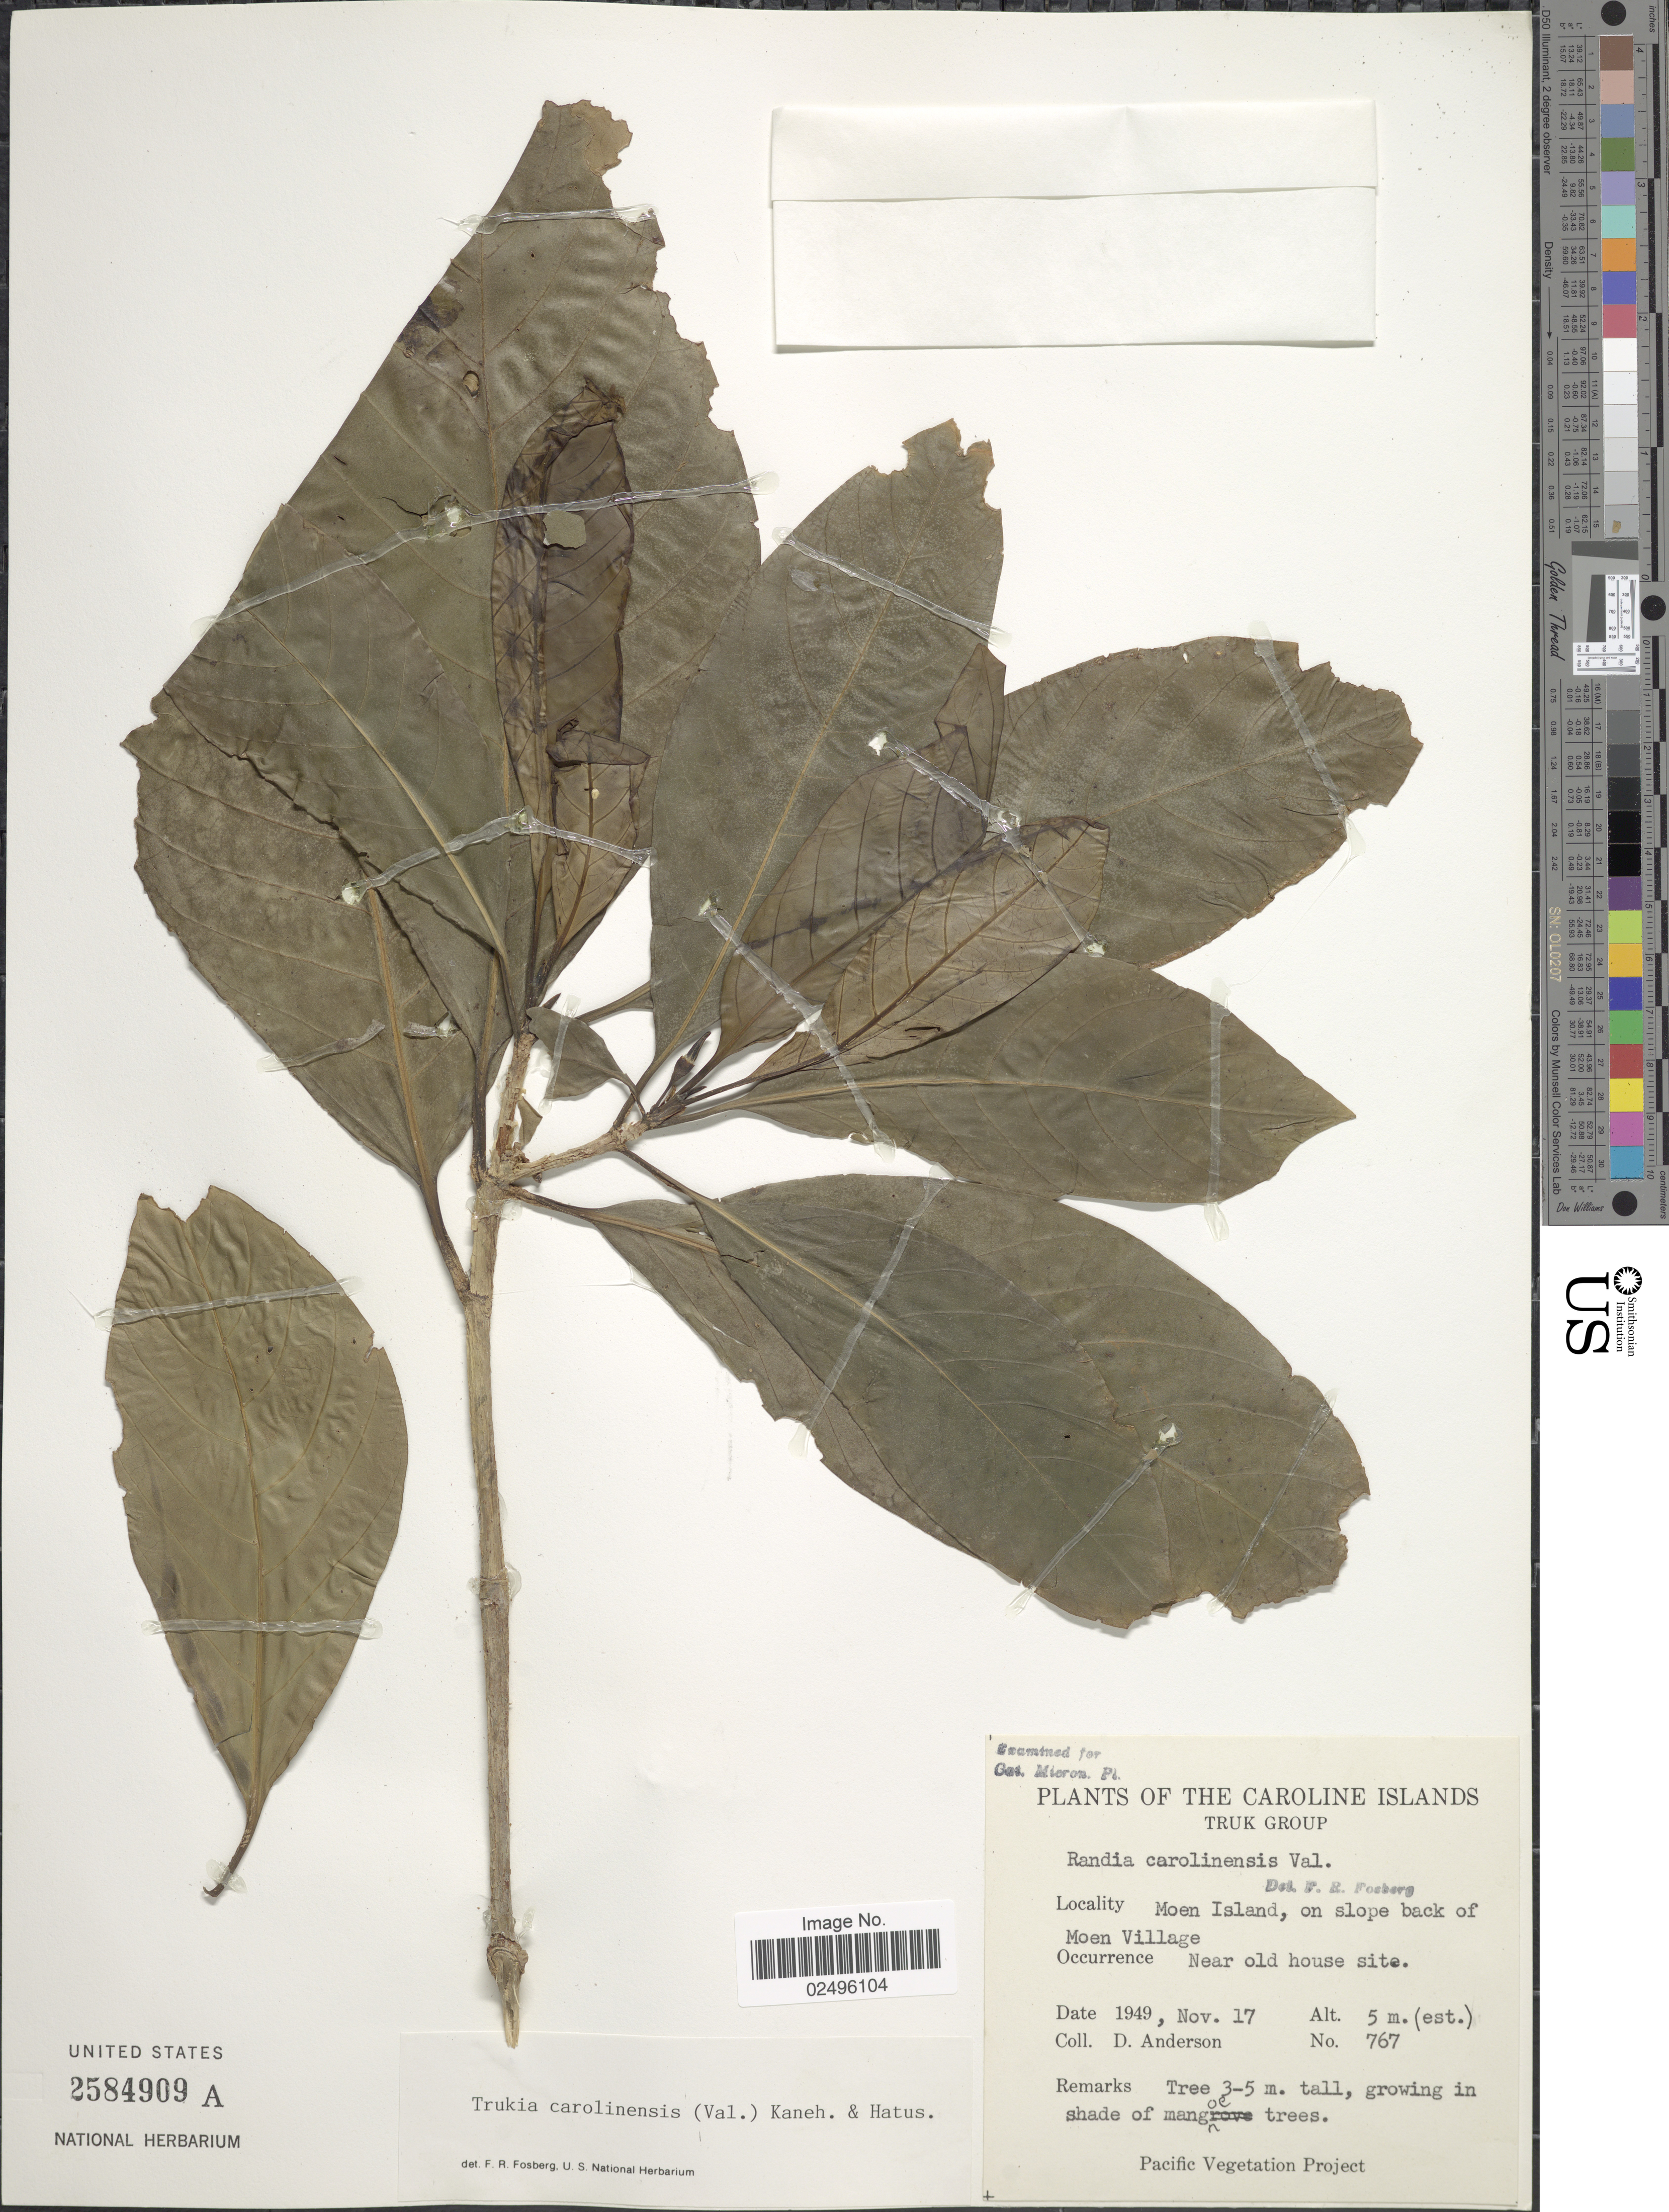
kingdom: Plantae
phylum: Tracheophyta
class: Magnoliopsida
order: Gentianales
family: Rubiaceae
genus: Trukia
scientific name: Trukia carolinensis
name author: (Valeton) Kaneh. & Hatus.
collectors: D. Anderson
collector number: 767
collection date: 1949-11-17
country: Micronesia, Federated States of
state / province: Truk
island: Moen [Wono]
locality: The Caroline Islands, Truk Group, Moen Island, on slope back of Moen Village, Near old house site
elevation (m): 5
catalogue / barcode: US 2584909A